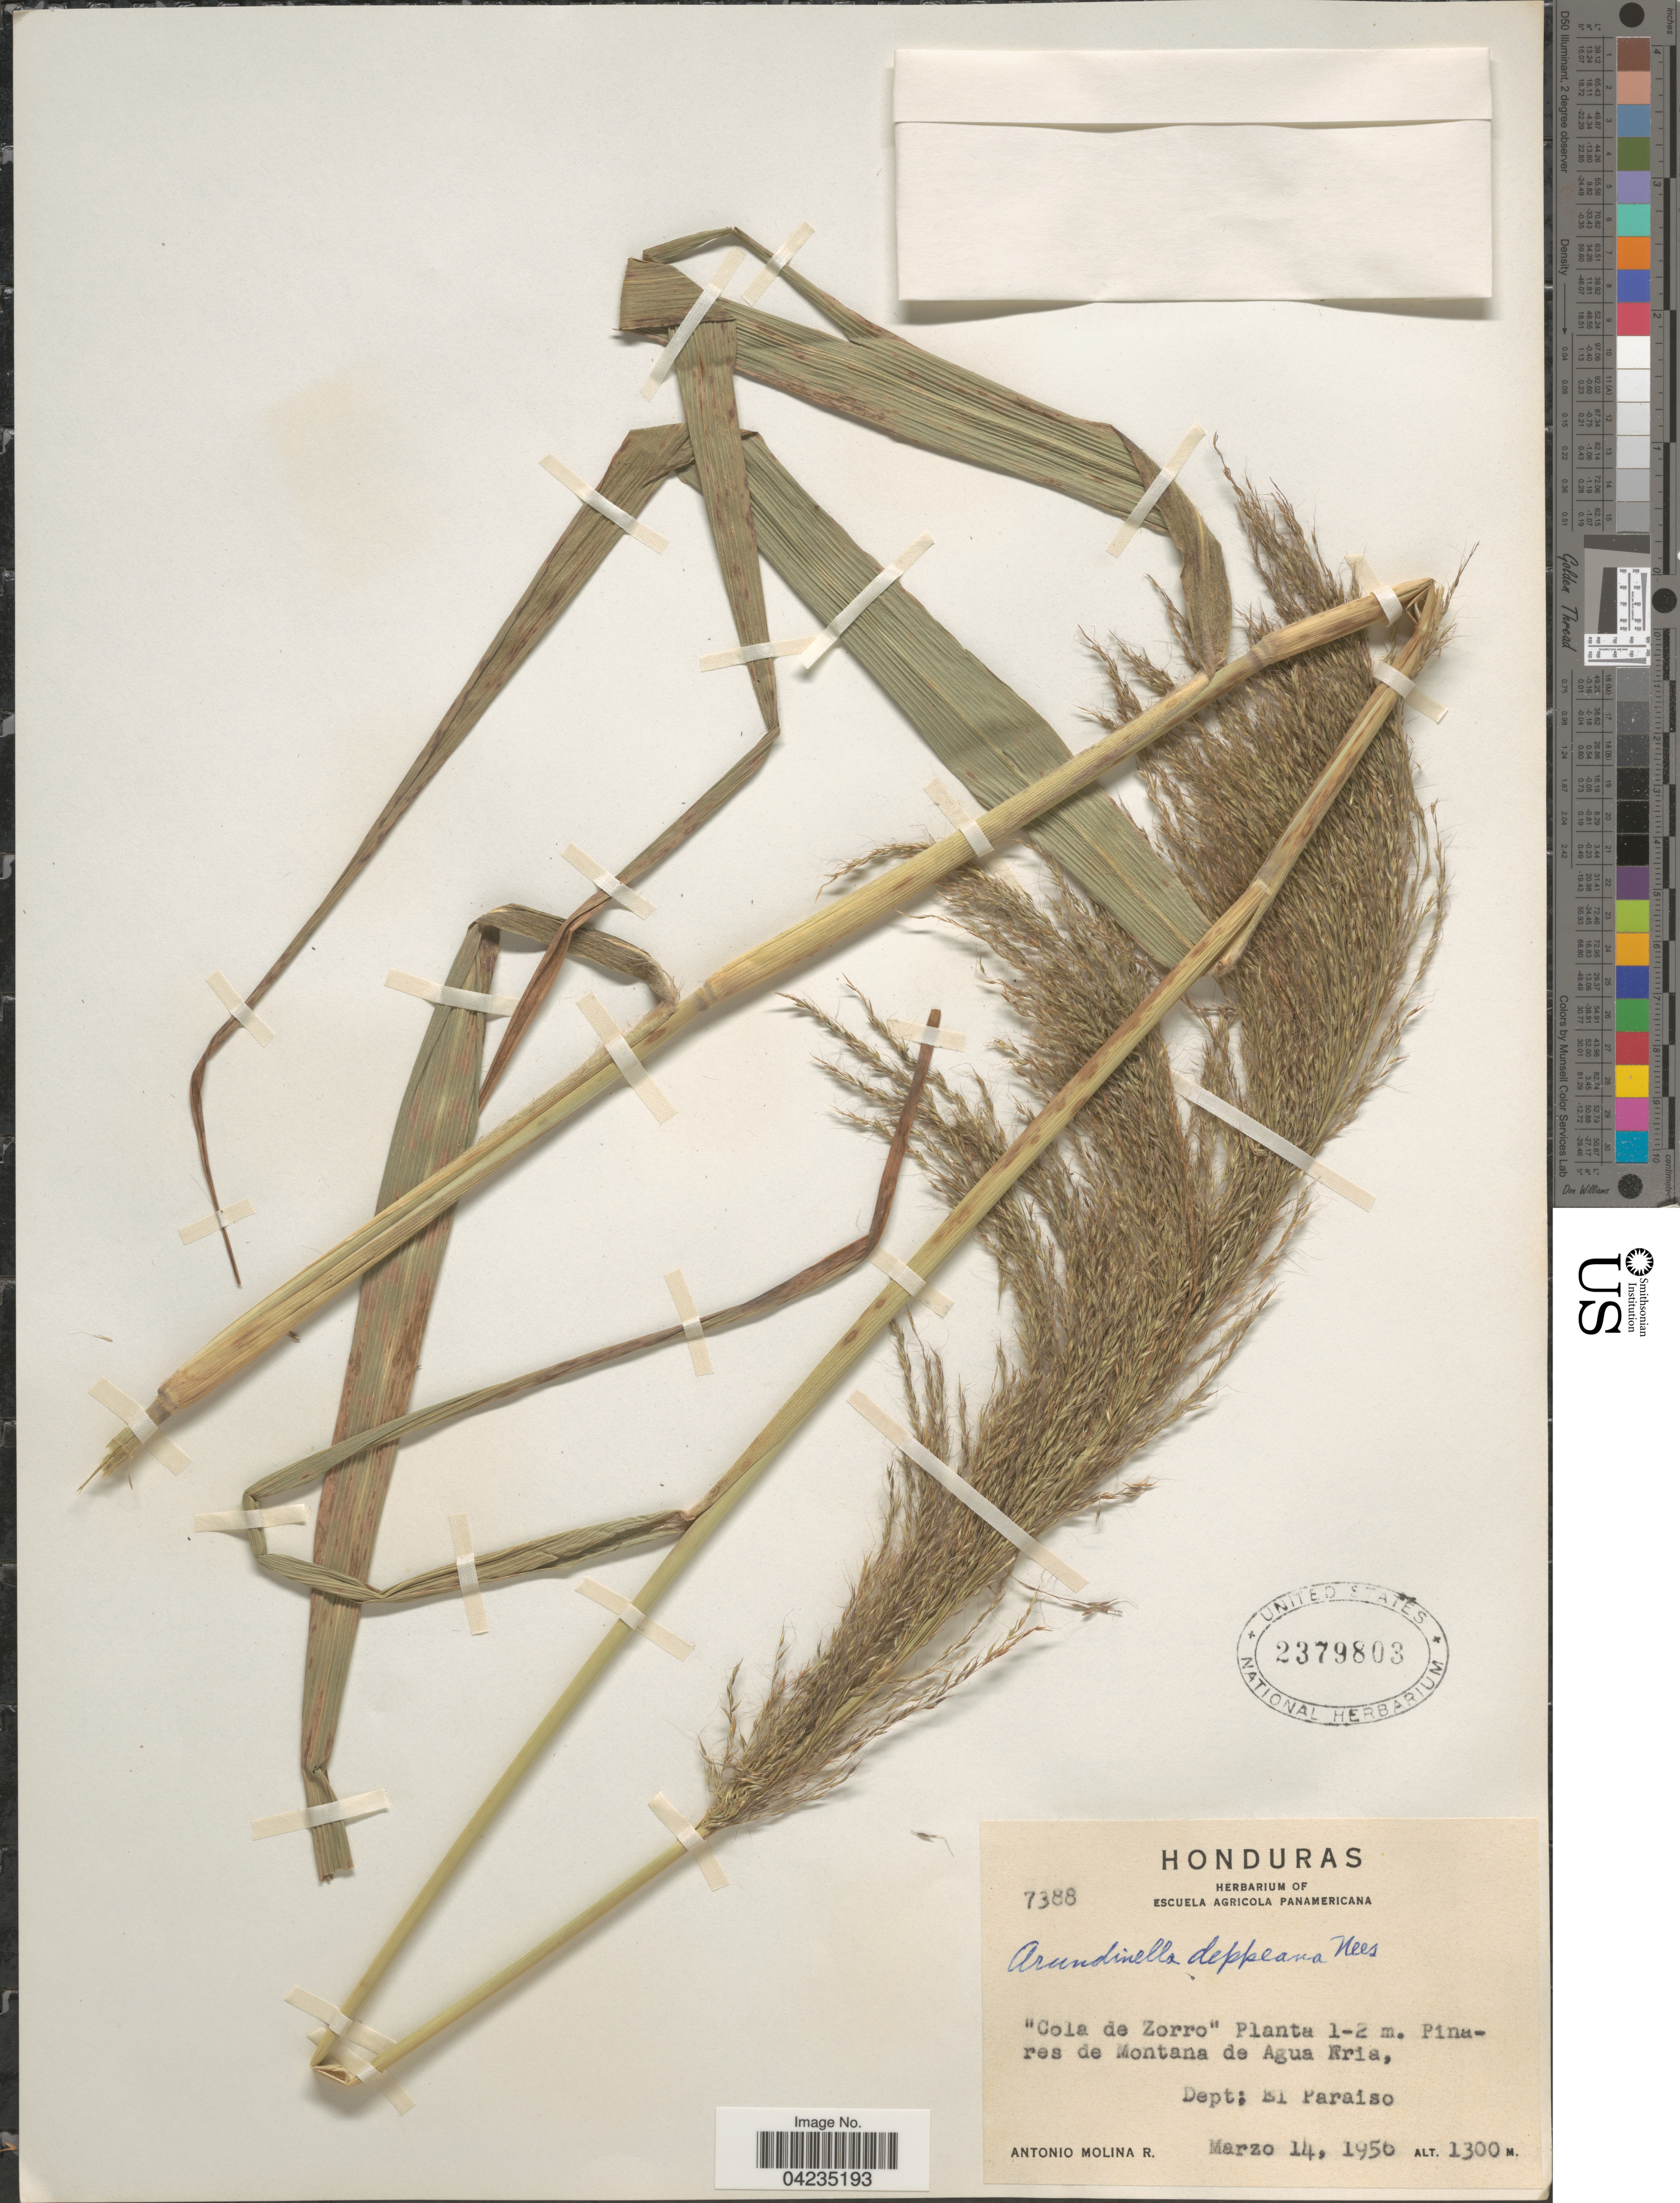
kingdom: Plantae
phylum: Tracheophyta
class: Liliopsida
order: Poales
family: Poaceae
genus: Arundinella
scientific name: Arundinella deppeana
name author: Nees ex Steud.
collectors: A. Molina R.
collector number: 7388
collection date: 1956-03-14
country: Honduras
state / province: El Paraiso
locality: Pinares de Montana de Agua Fria. Dept; El Paraiso.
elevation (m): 1300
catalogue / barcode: US 2379803